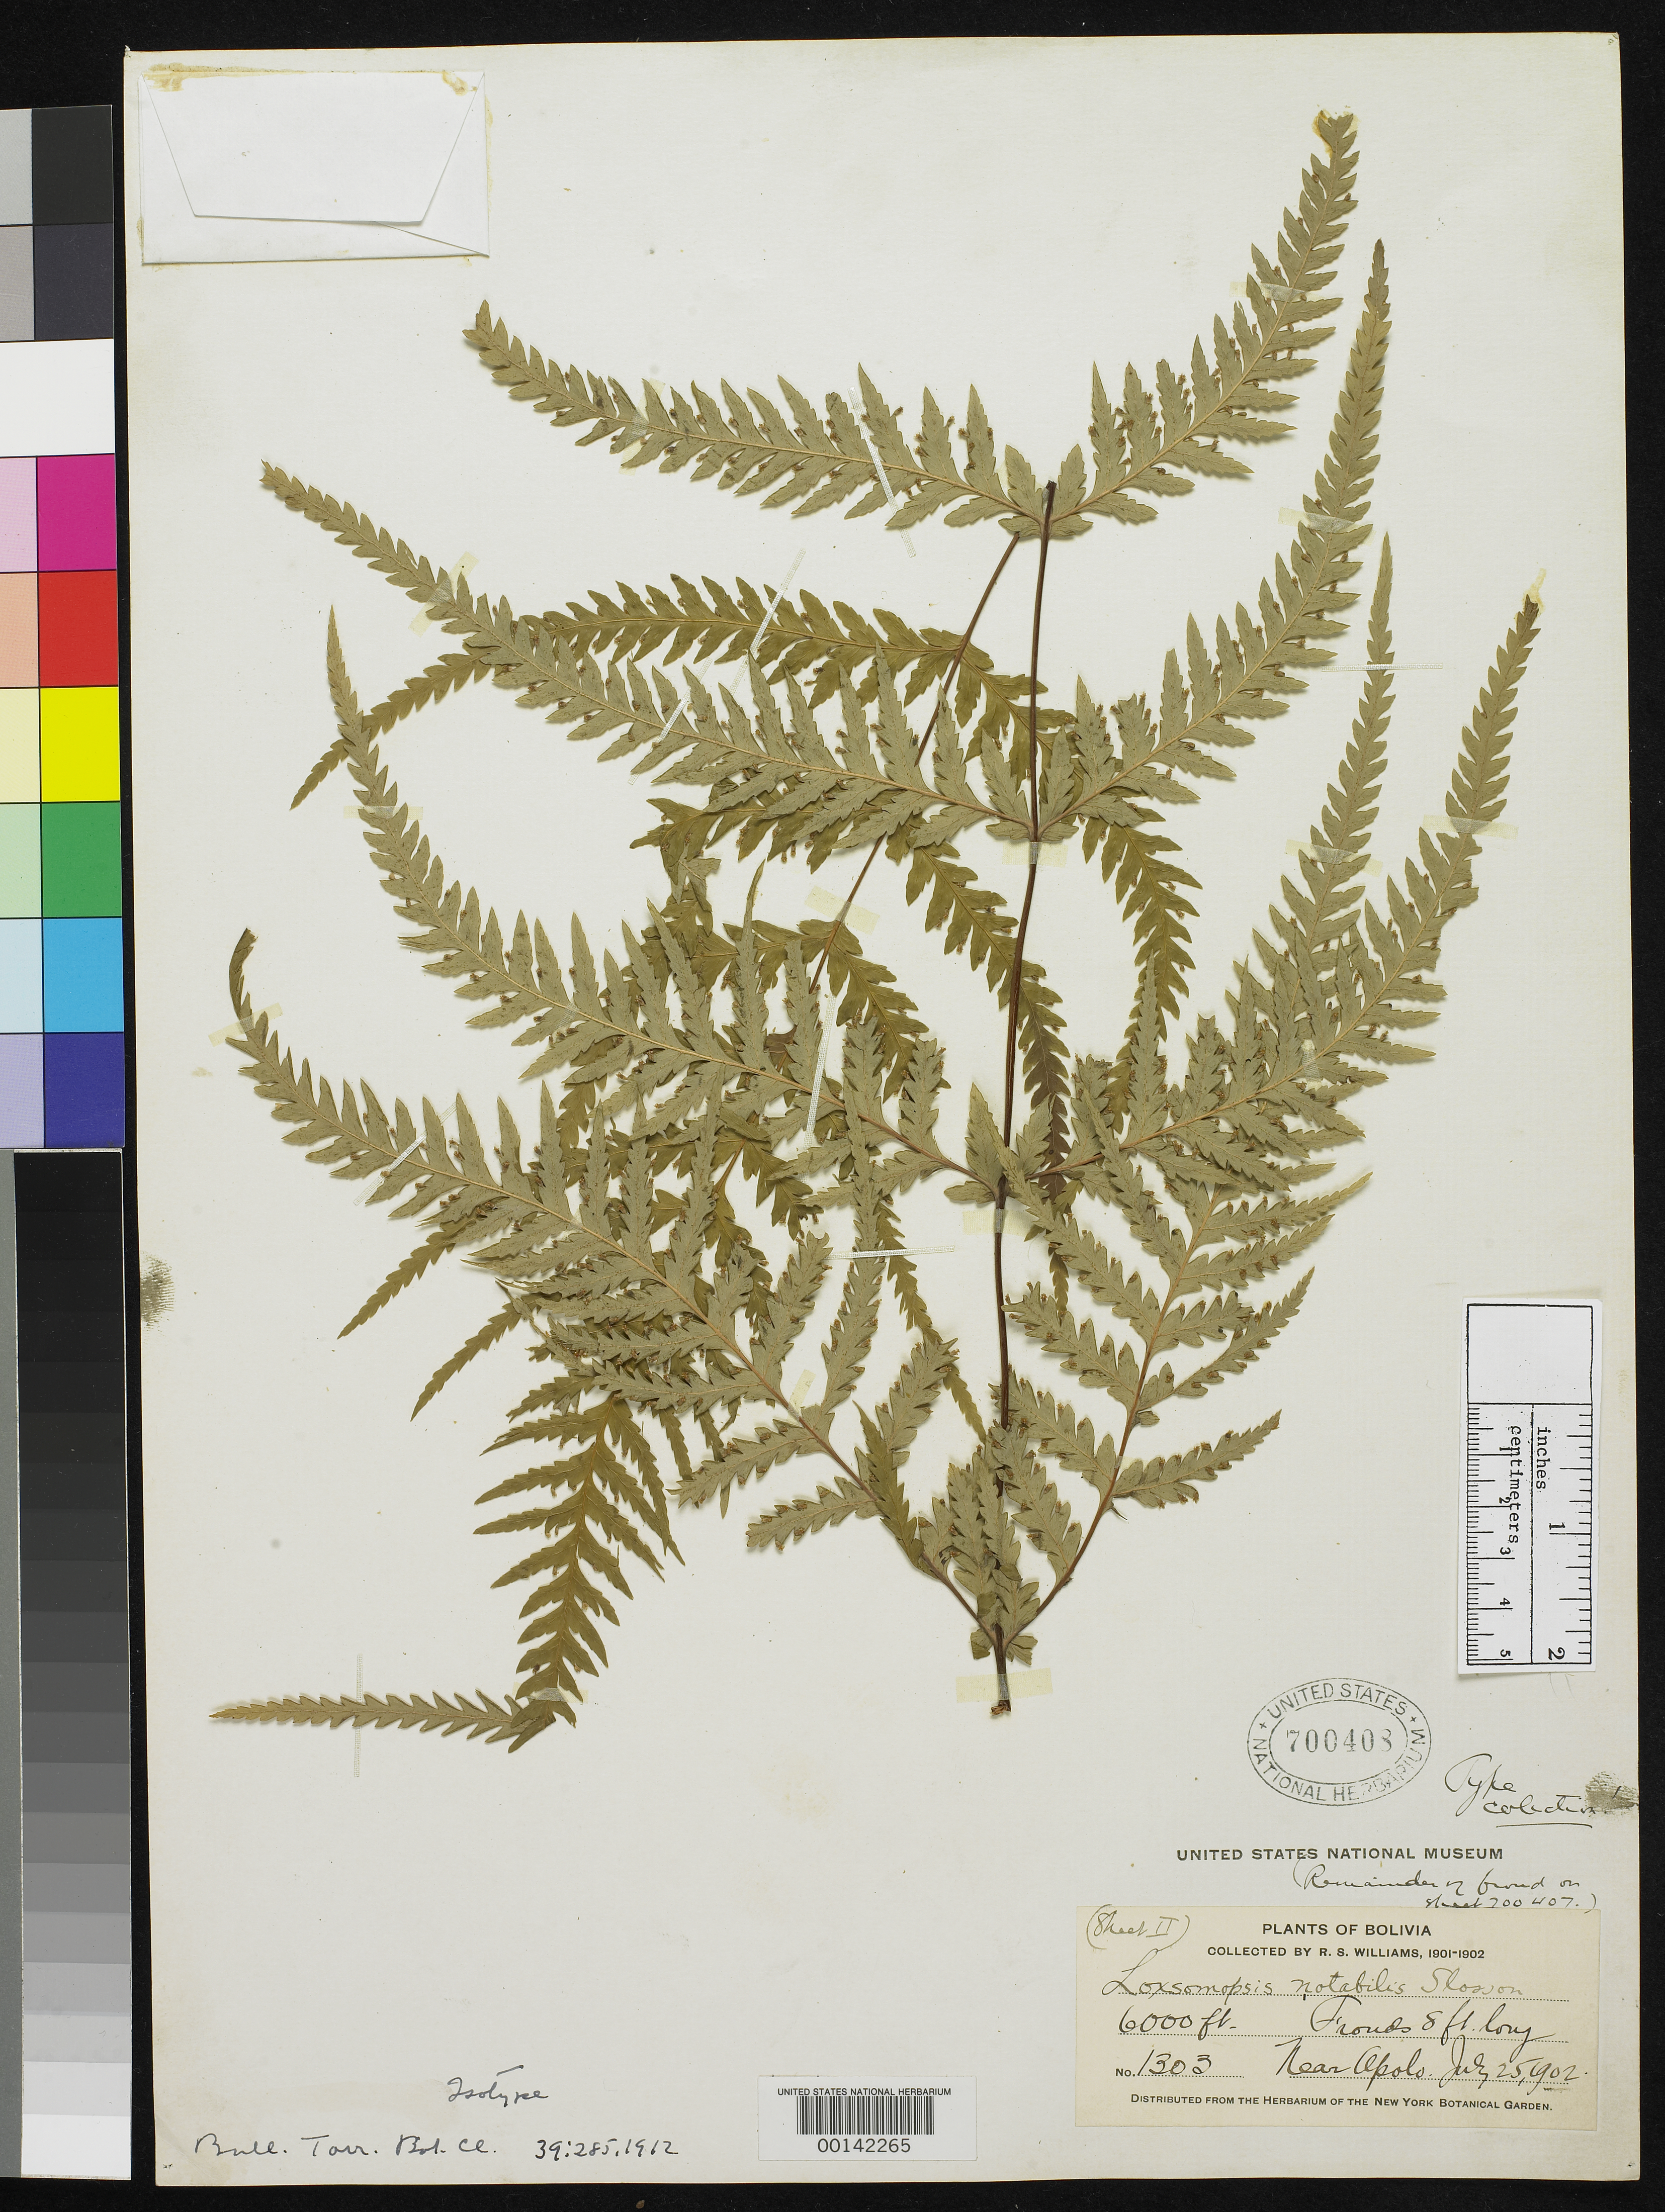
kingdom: Plantae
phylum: Tracheophyta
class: Polypodiopsida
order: Cyatheales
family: Loxsomataceae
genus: Loxsomopsis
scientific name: Loxsomopsis notabilis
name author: Sloss.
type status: Type Collection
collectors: R. S. Williams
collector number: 1303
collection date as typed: Jul. 25, 1902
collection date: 1902-07-25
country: Bolivia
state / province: La Paz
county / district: Franz Tamayo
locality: Near Apolo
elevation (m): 1829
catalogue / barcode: US 700408